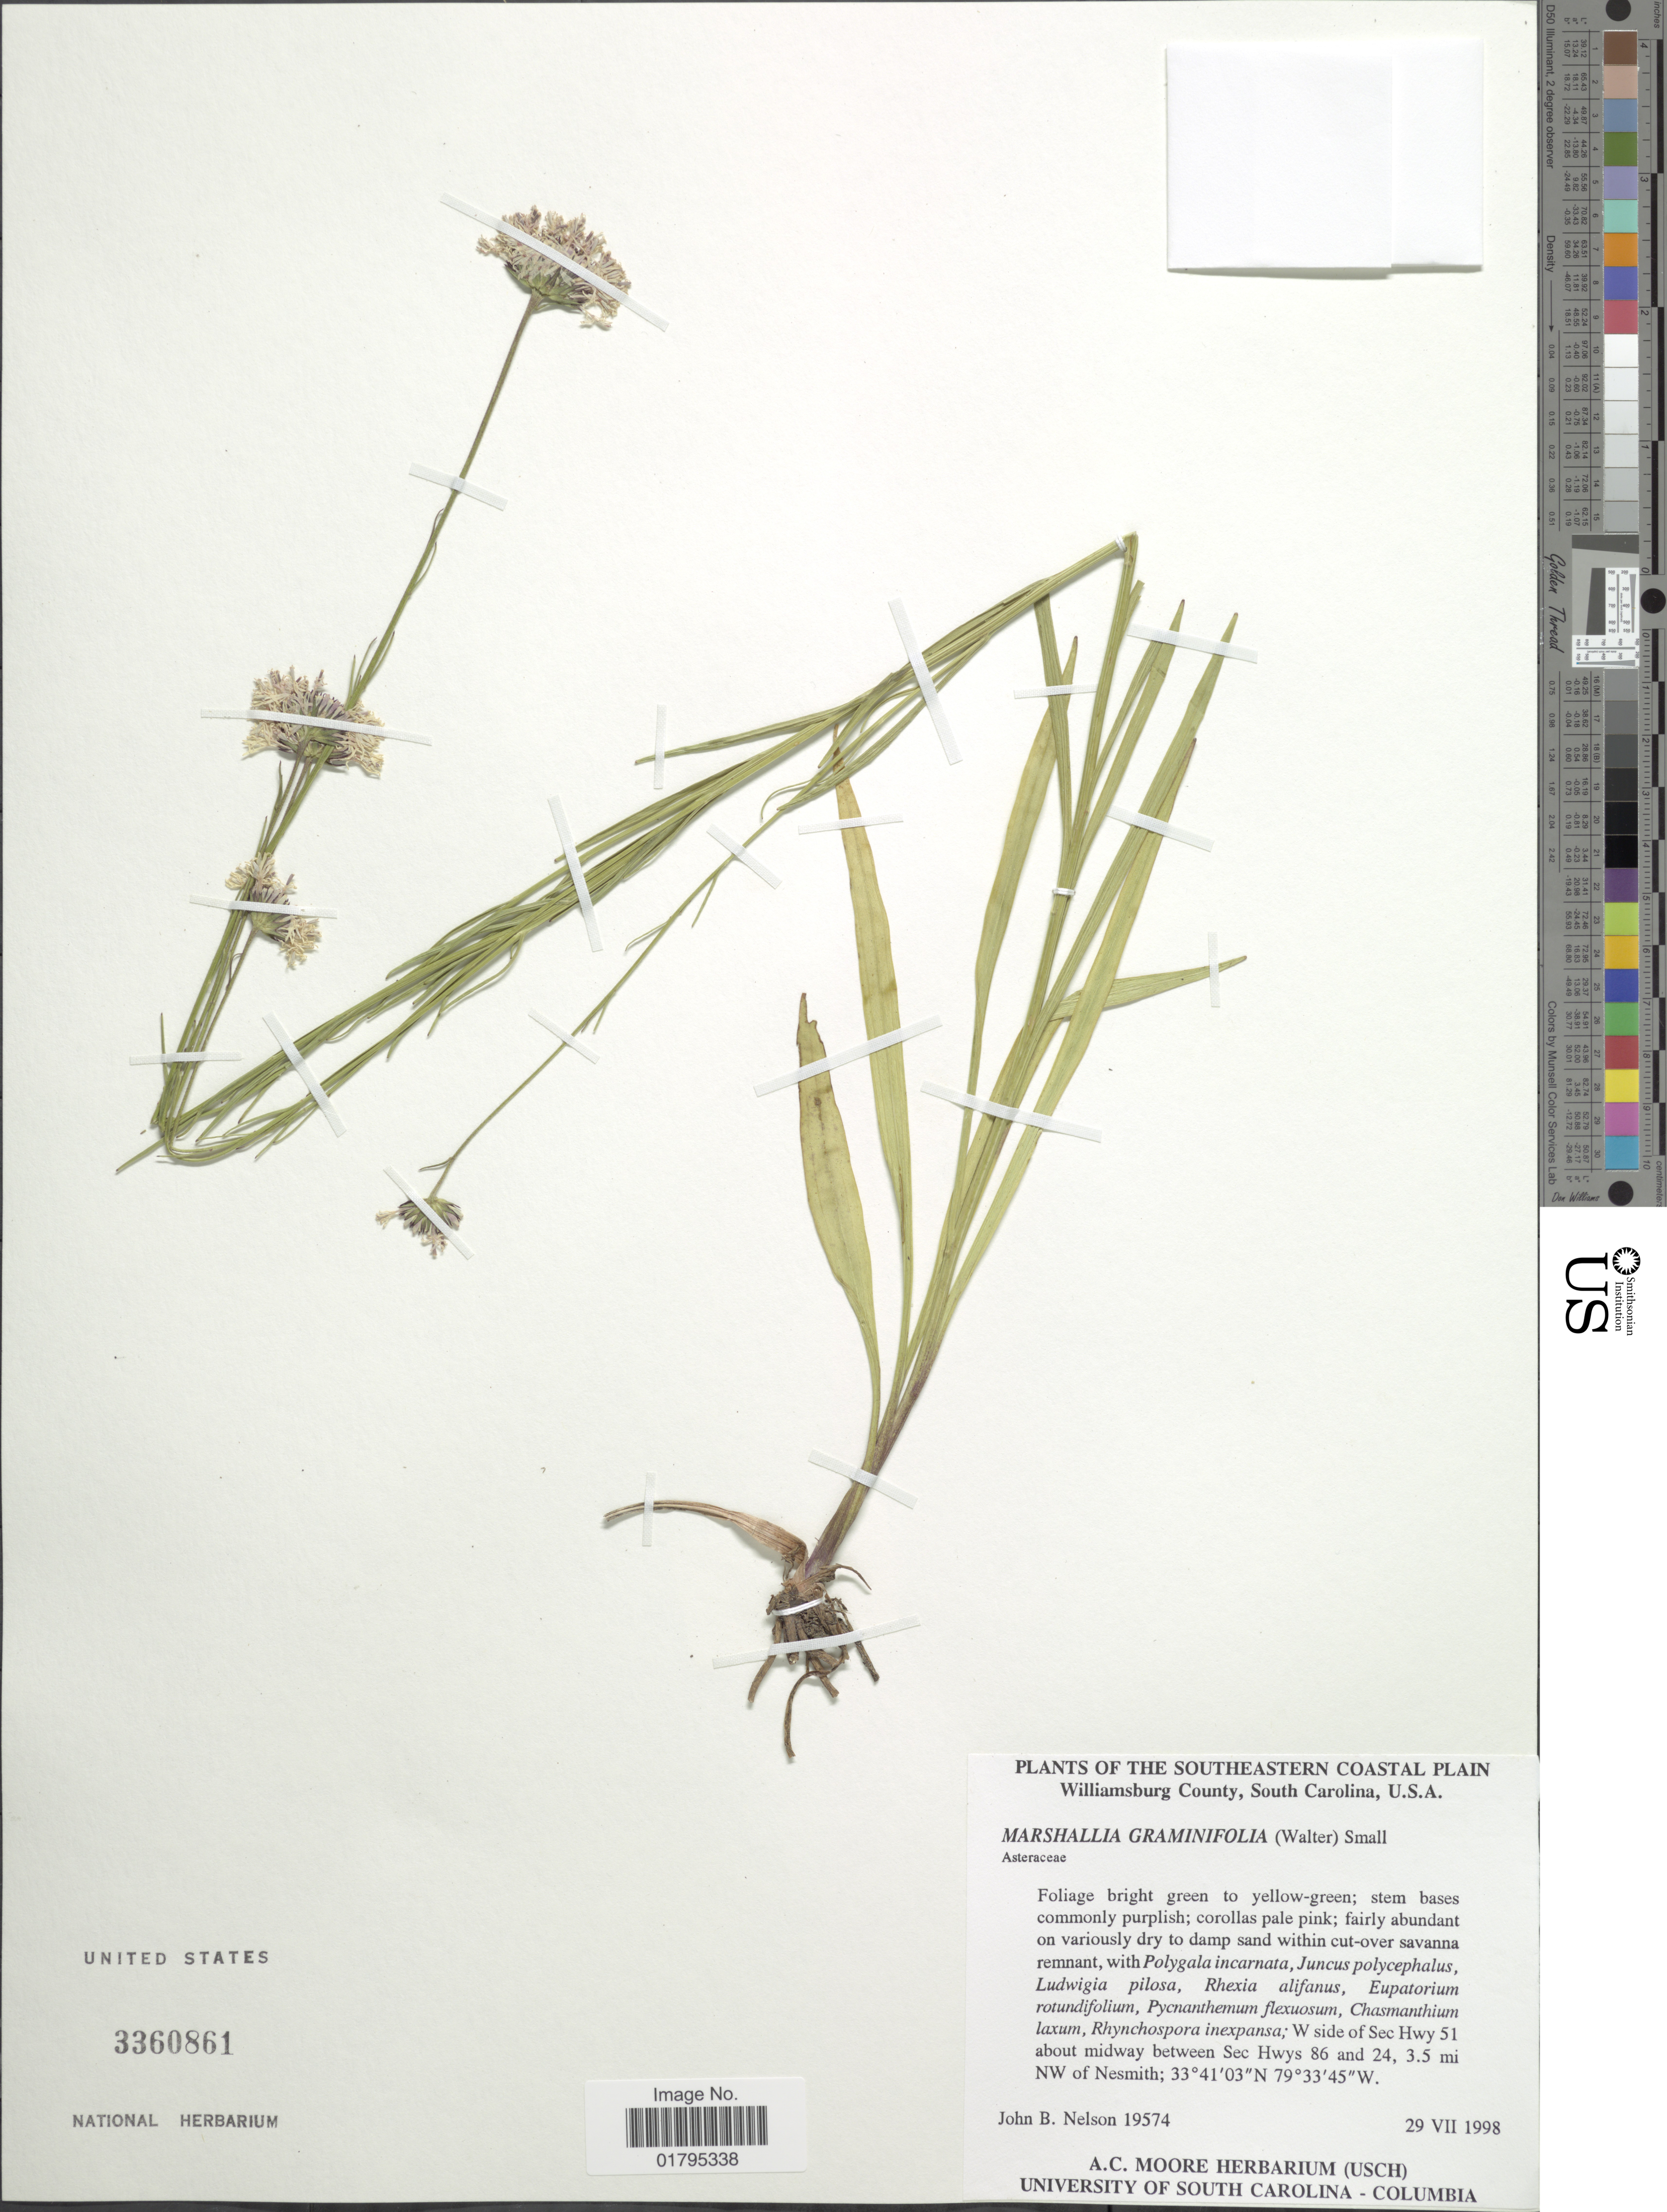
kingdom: Plantae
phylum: Tracheophyta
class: Magnoliopsida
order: Asterales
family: Asteraceae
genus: Marshallia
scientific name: Marshallia grandiflora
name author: Beadle & F.E. Boynton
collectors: J. B. Nelson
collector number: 19574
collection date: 1998-07-29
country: United States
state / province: South Carolina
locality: Southeastern Coastal Plain, Williamsburg County, South Carolina, U.S. A. W side of Sec Hwy 51 about midway between Sec Hwys 86 and 24, 3.5 mi NW of Nesmith.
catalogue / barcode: US 3360861